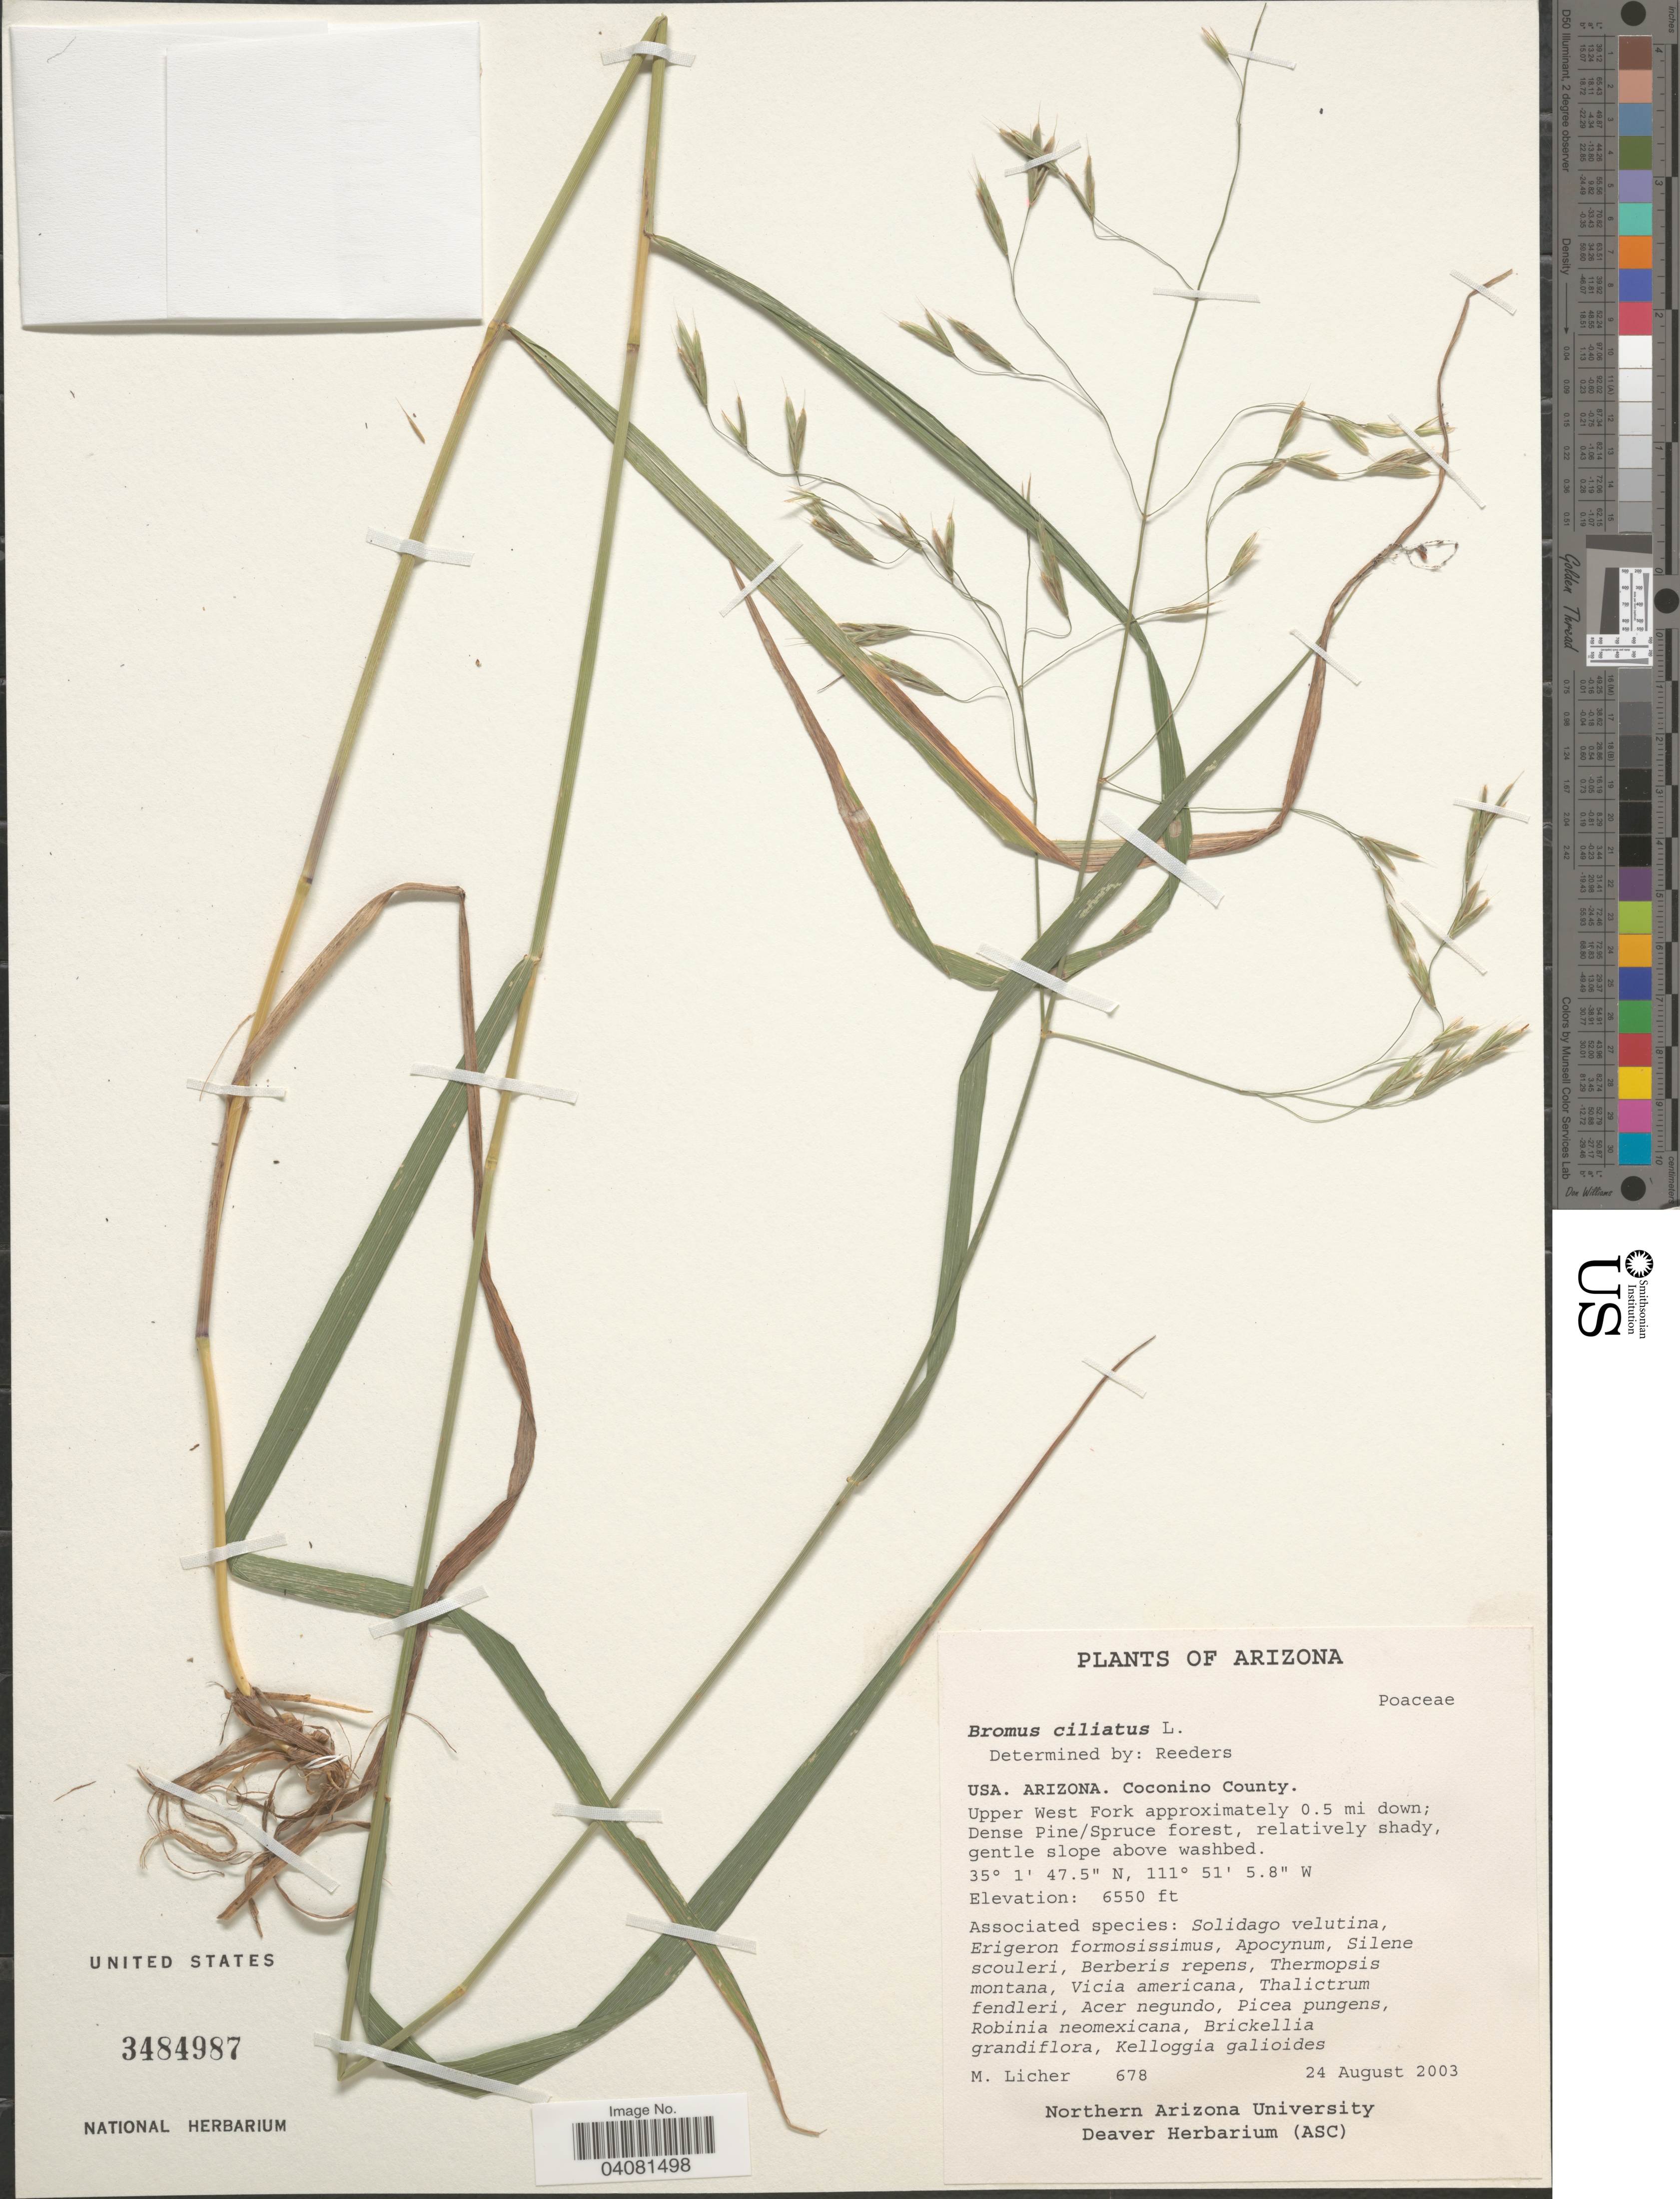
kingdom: Plantae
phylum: Tracheophyta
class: Liliopsida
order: Poales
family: Poaceae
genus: Bromus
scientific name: Bromus ciliatus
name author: L.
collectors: M. Licher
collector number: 678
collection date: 2003-08-24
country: United States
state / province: Arizona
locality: Coconino County. Upper West Fork approximately 0.5 mi down; Dense Pine/Spruce forest, relatively shady, gentle slope above washbed.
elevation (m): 1996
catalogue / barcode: US 3484987